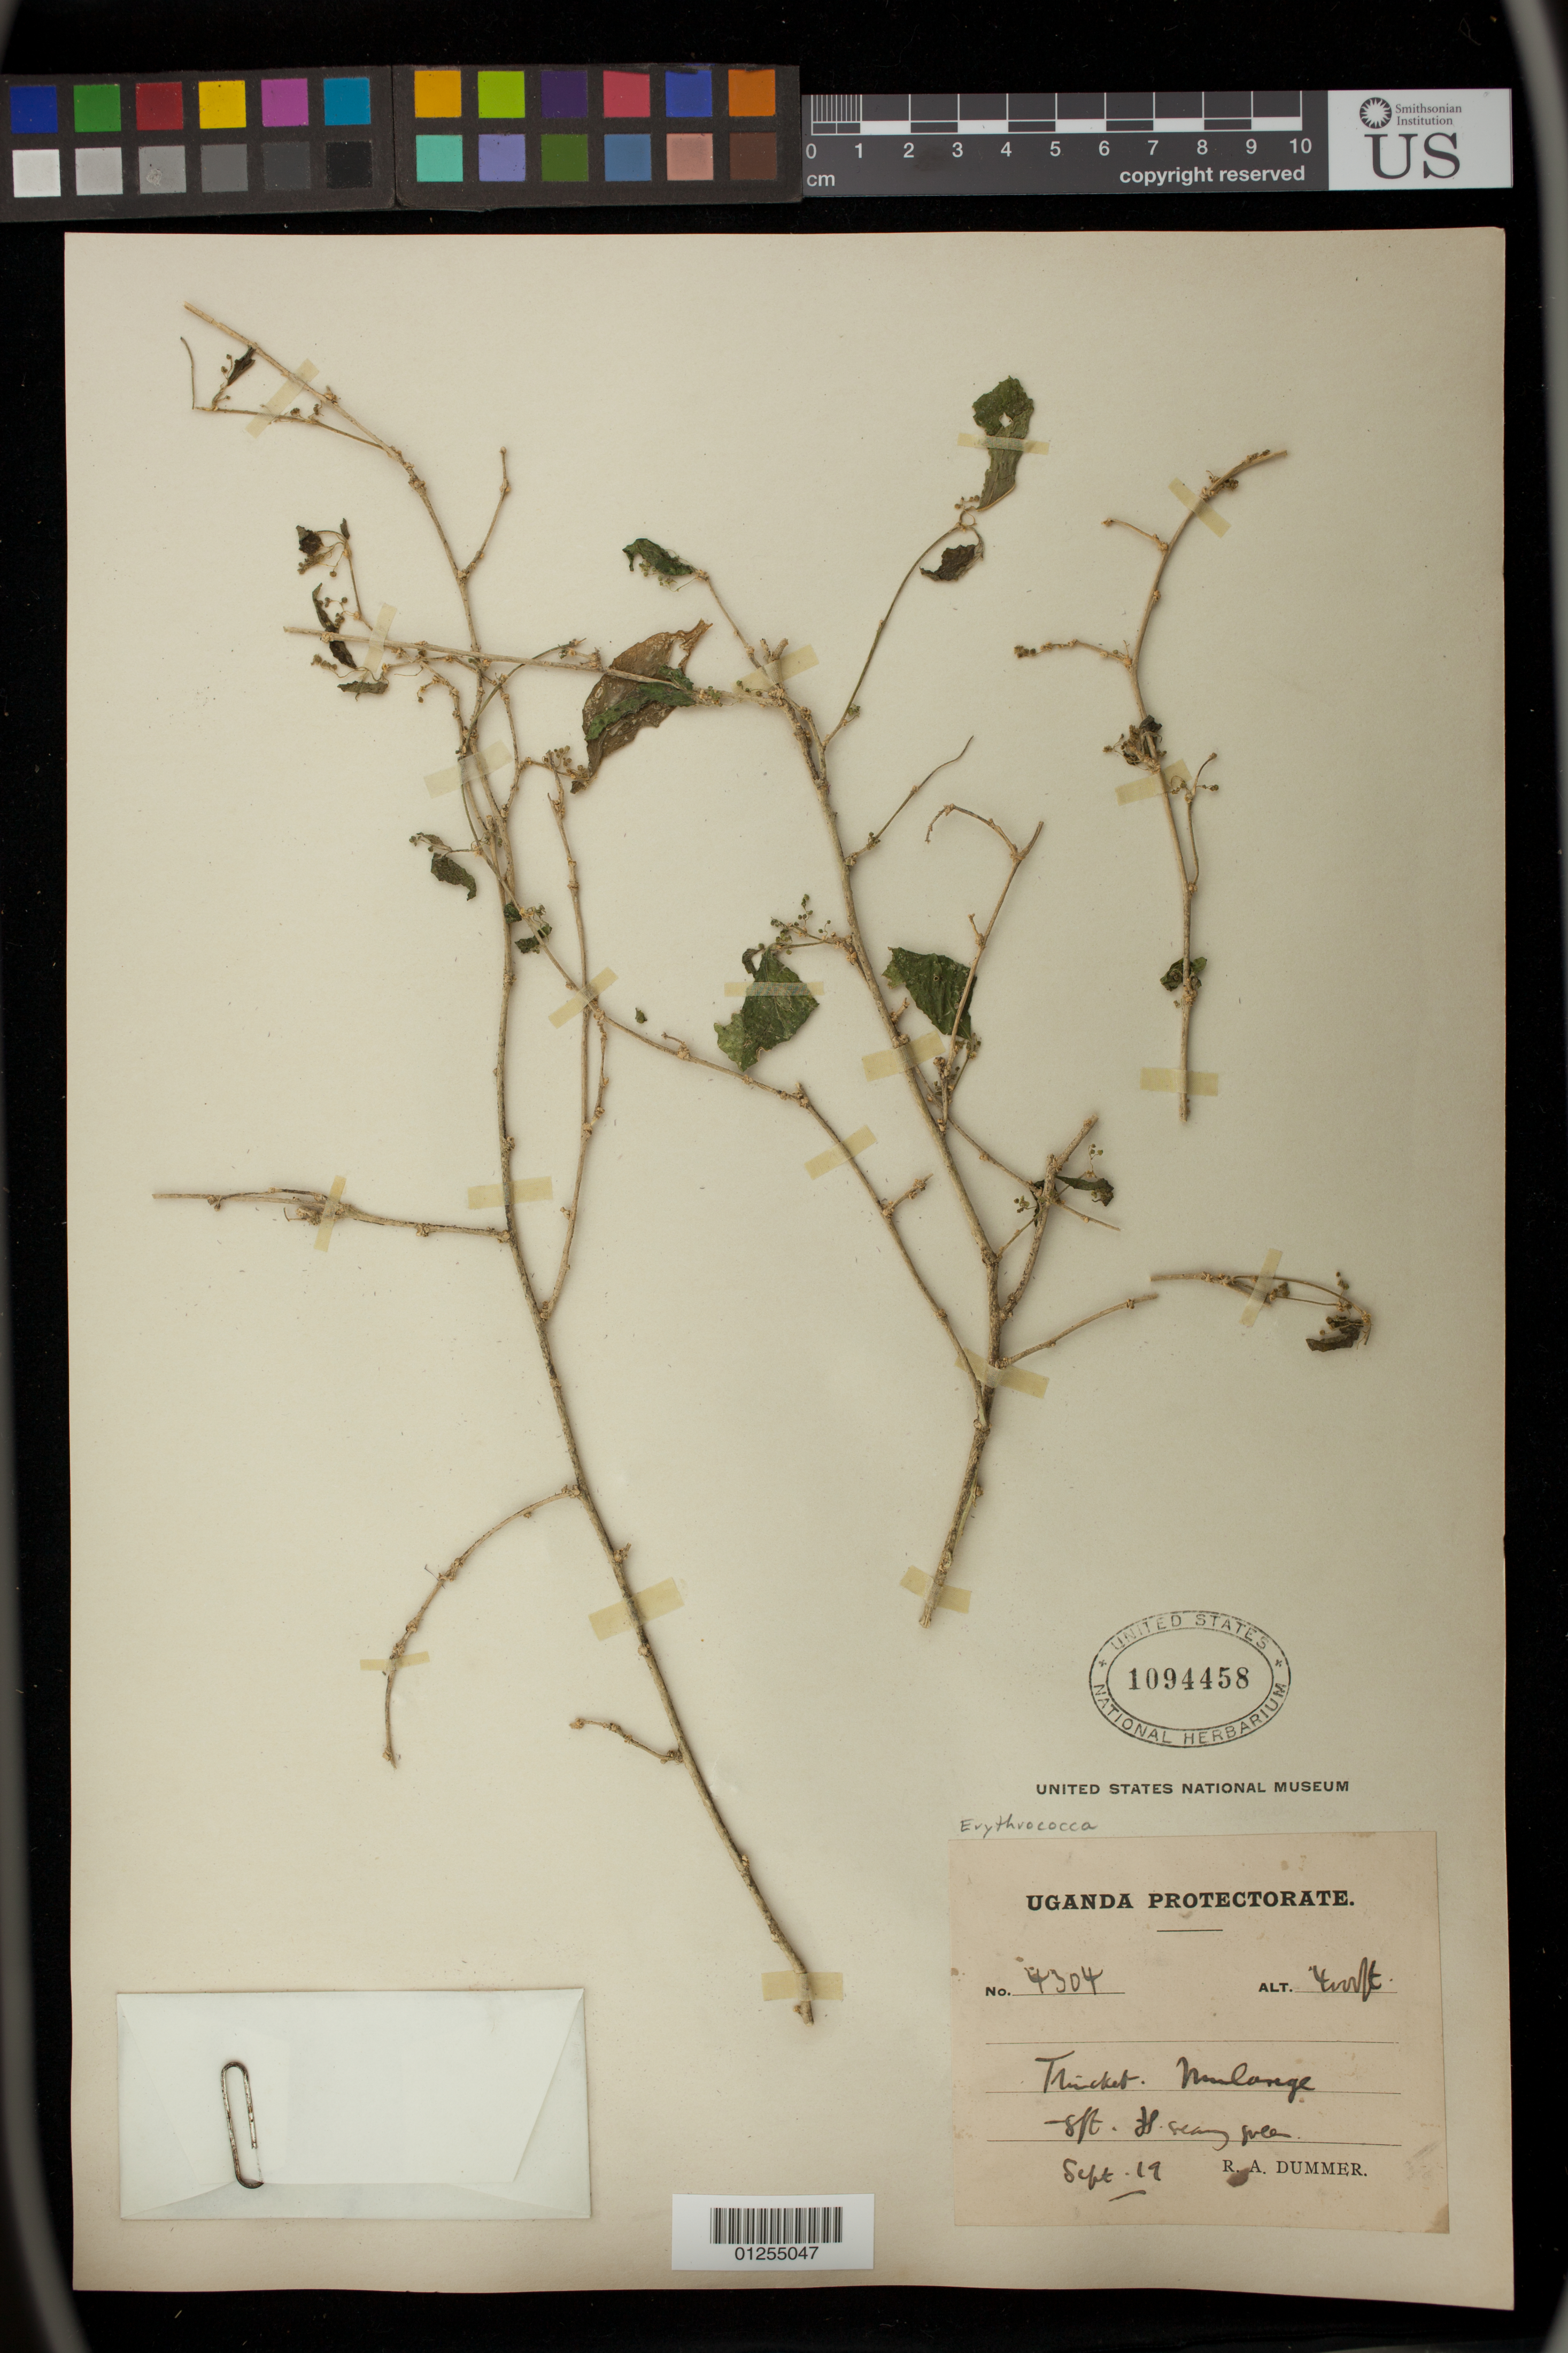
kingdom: Plantae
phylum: Tracheophyta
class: Magnoliopsida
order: Malpighiales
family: Euphorbiaceae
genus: Erythrococca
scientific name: Erythrococca sp.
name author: Benth.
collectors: R. Dümmer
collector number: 4304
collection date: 1919-09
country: Uganda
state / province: Central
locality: Mulange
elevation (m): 1219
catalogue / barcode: US 1094458